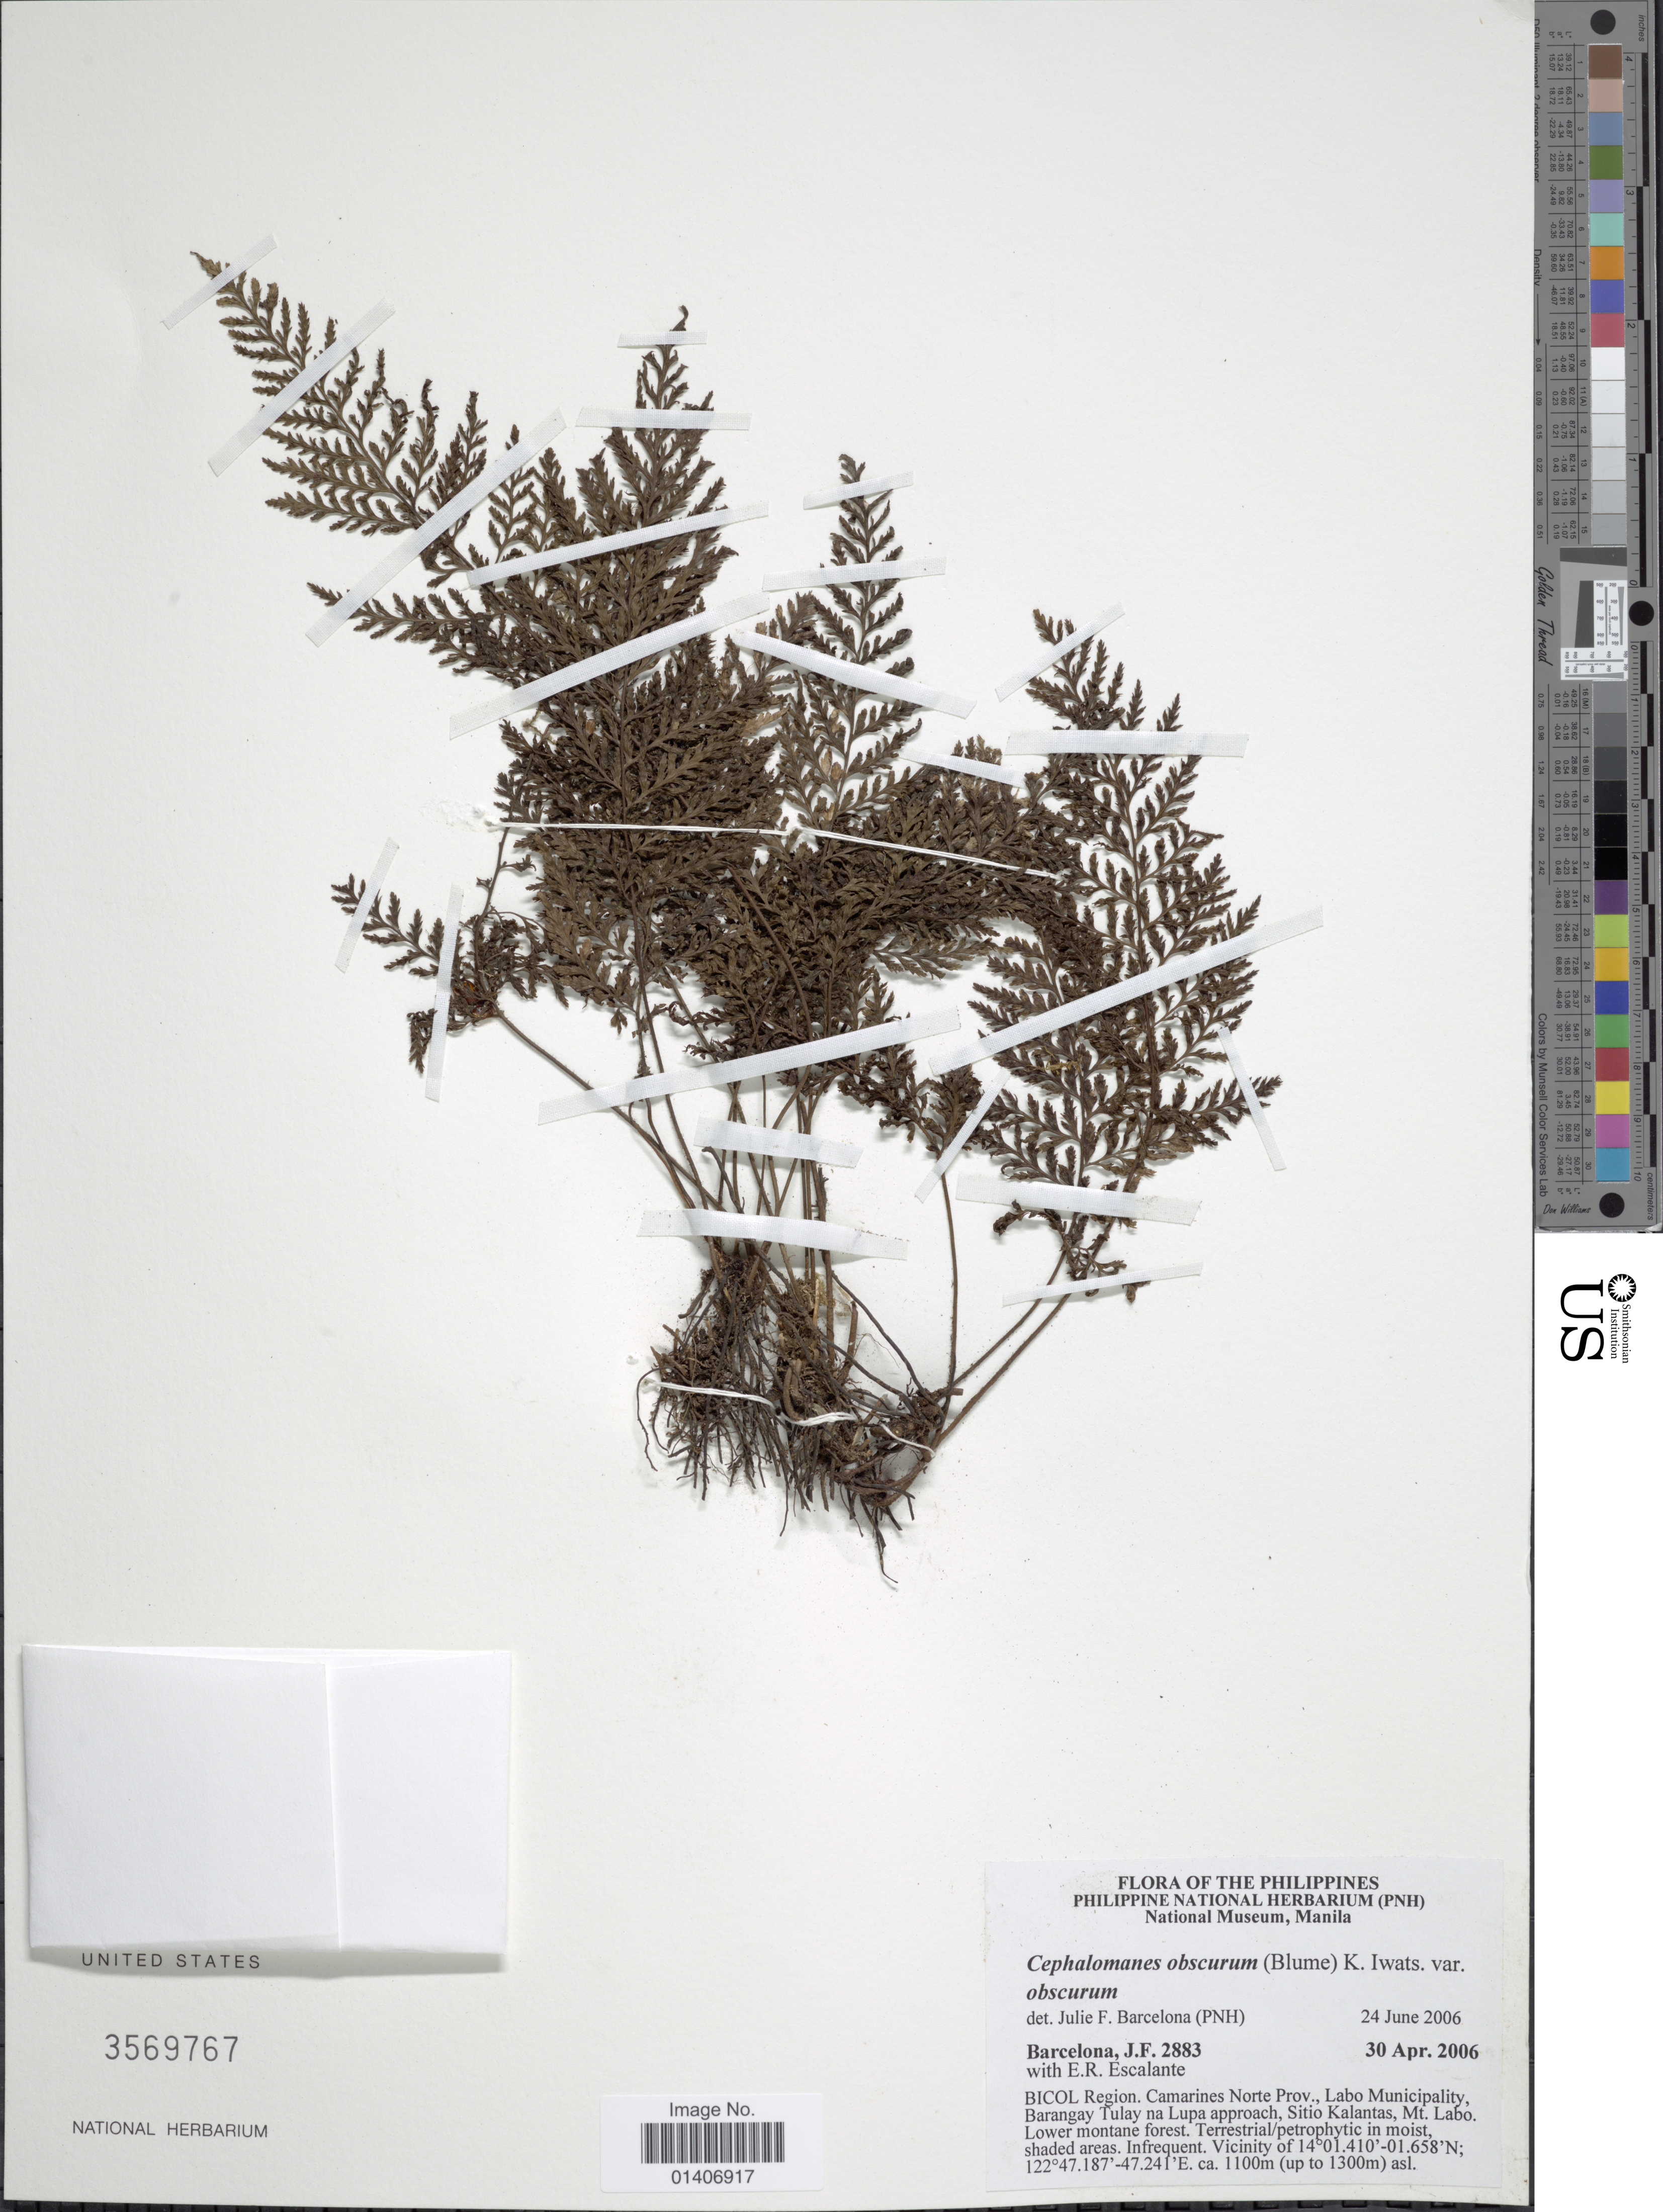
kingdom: Plantae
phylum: Tracheophyta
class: Polypodiopsida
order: Hymenophyllales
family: Hymenophyllaceae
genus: Abrodictyum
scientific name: Abrodictyum obscurum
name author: (Blume) Ebihara & K. Iwats.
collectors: J. F. Barcelona & E. Escalante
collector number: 2883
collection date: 2006-04-30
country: Philippines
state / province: Bicol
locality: Bicol region: camarines Norte Prov., Labo Municipality. Barangay Tulay na Lupa approach, Sitio Kalantas, mt. Labo, lower montane forest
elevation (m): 1100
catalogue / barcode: US 3569767